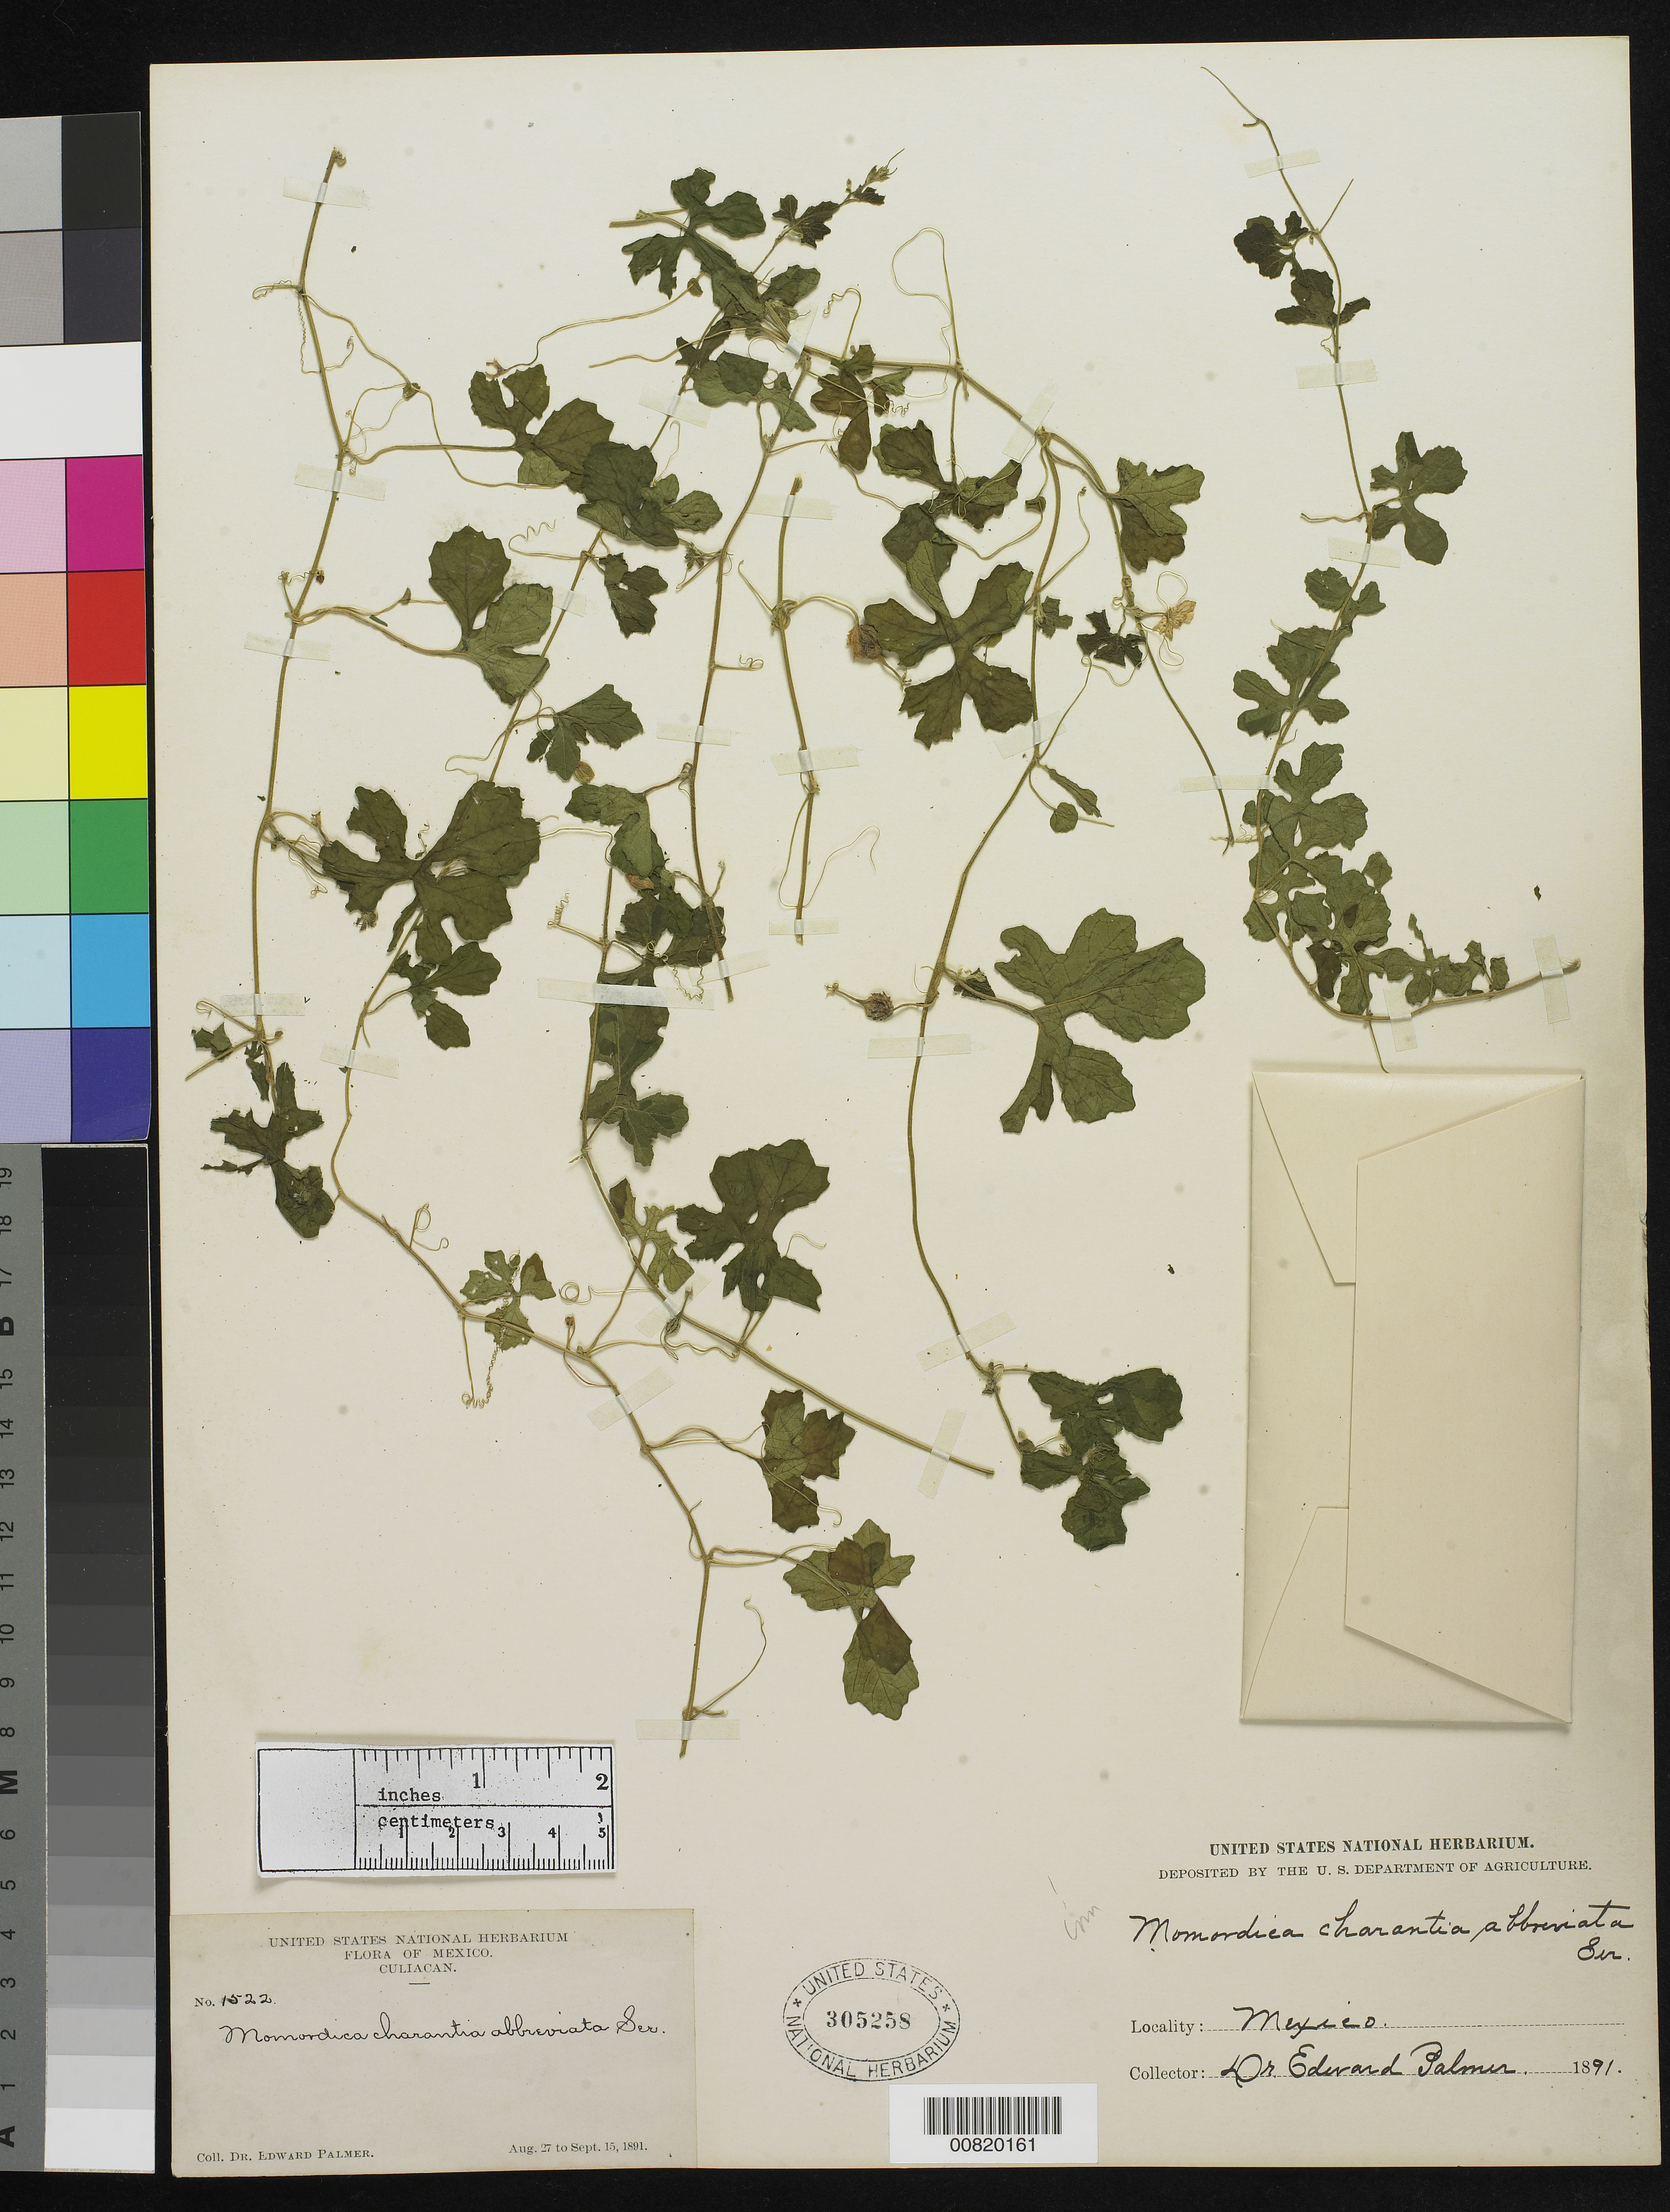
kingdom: Plantae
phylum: Tracheophyta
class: Magnoliopsida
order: Cucurbitales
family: Cucurbitaceae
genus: Momordica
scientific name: Momordica charantia var. abbreviata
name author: (Ser.) Grebenšcikov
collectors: E. Palmer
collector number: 1522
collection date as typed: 27 Aug 1891 to 15 Sep 1891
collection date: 1891-08-27/1891-09-15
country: Mexico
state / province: Sinaloa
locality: Culiacan, Sinaloa.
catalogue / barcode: US 305258